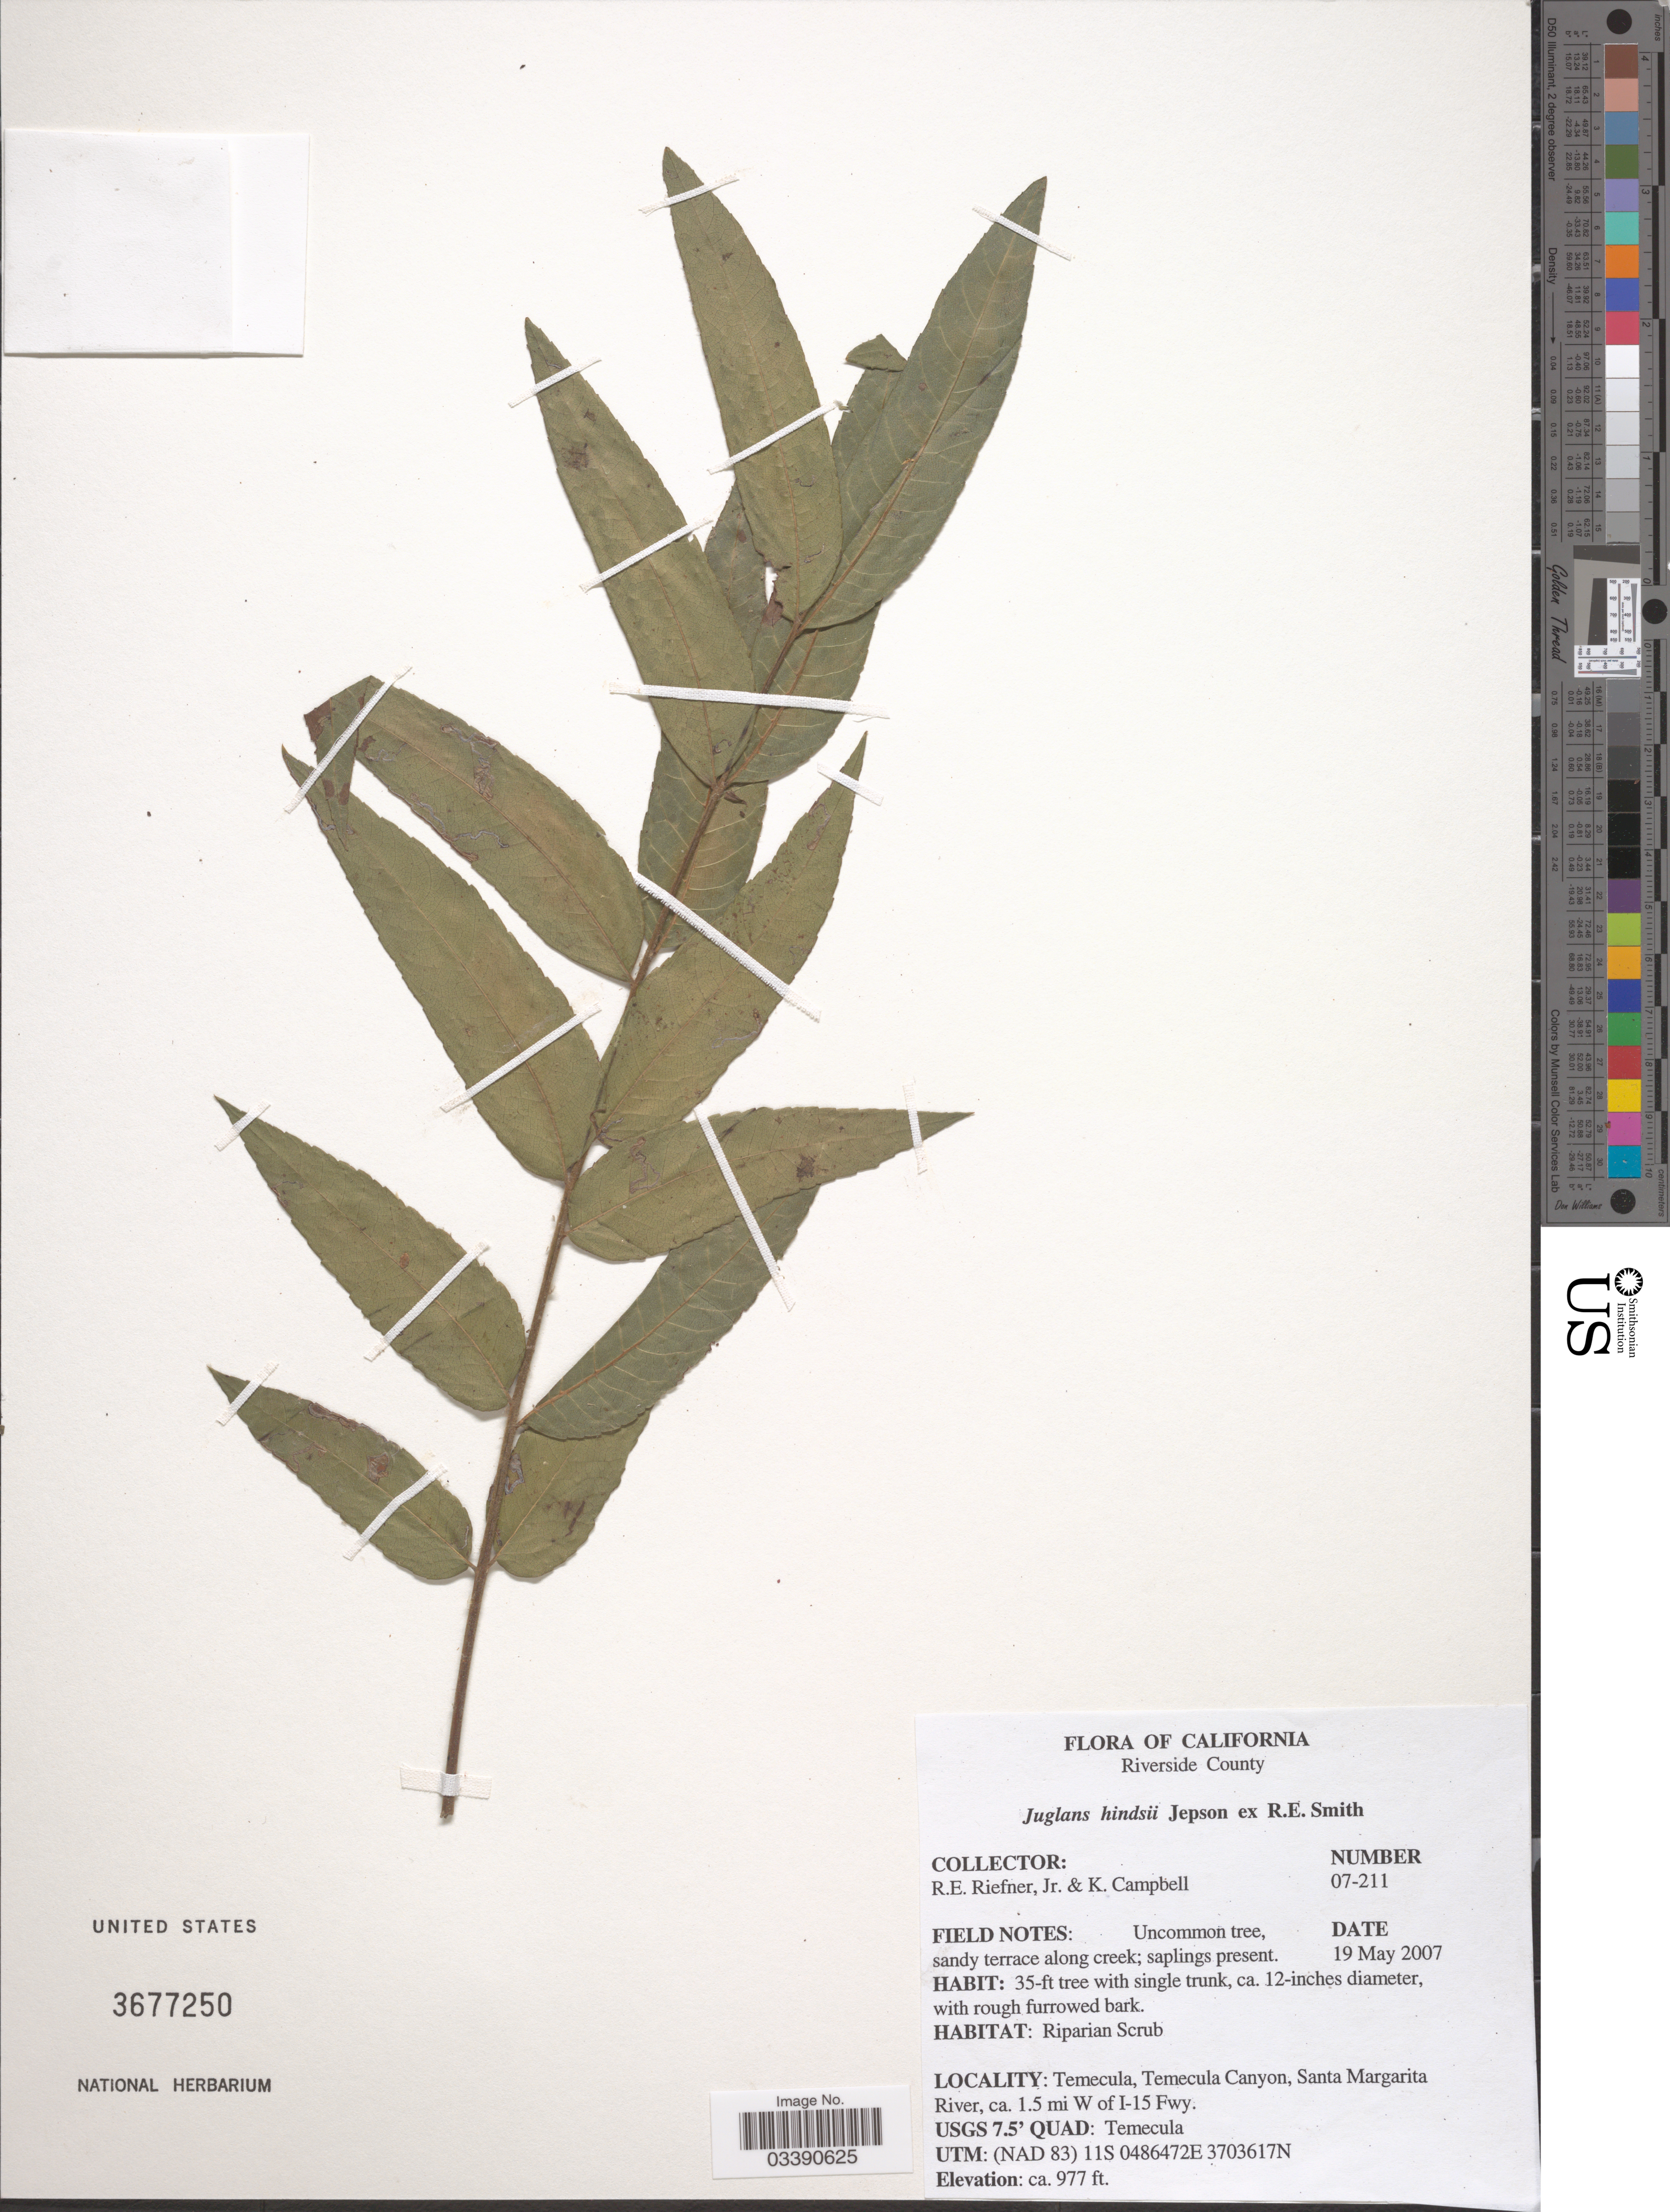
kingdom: Plantae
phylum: Tracheophyta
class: Magnoliopsida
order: Fagales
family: Juglandaceae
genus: Juglans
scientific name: Juglans hindsii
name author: (Jeps.) Jeps. ex R.E. Sm.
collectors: R. Riefner & K. Campbell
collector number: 07-211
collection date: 2007-05-19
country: United States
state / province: California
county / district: Riverside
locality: Riverside County. Temecula, Temecula Canyon, Santa Margarita River, ca. 1.5 mi W of I-15 Fwy. USGS 7.5' Quad: Temecula. UTM: (NAD 83) 11S.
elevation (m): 298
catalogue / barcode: US 3677250